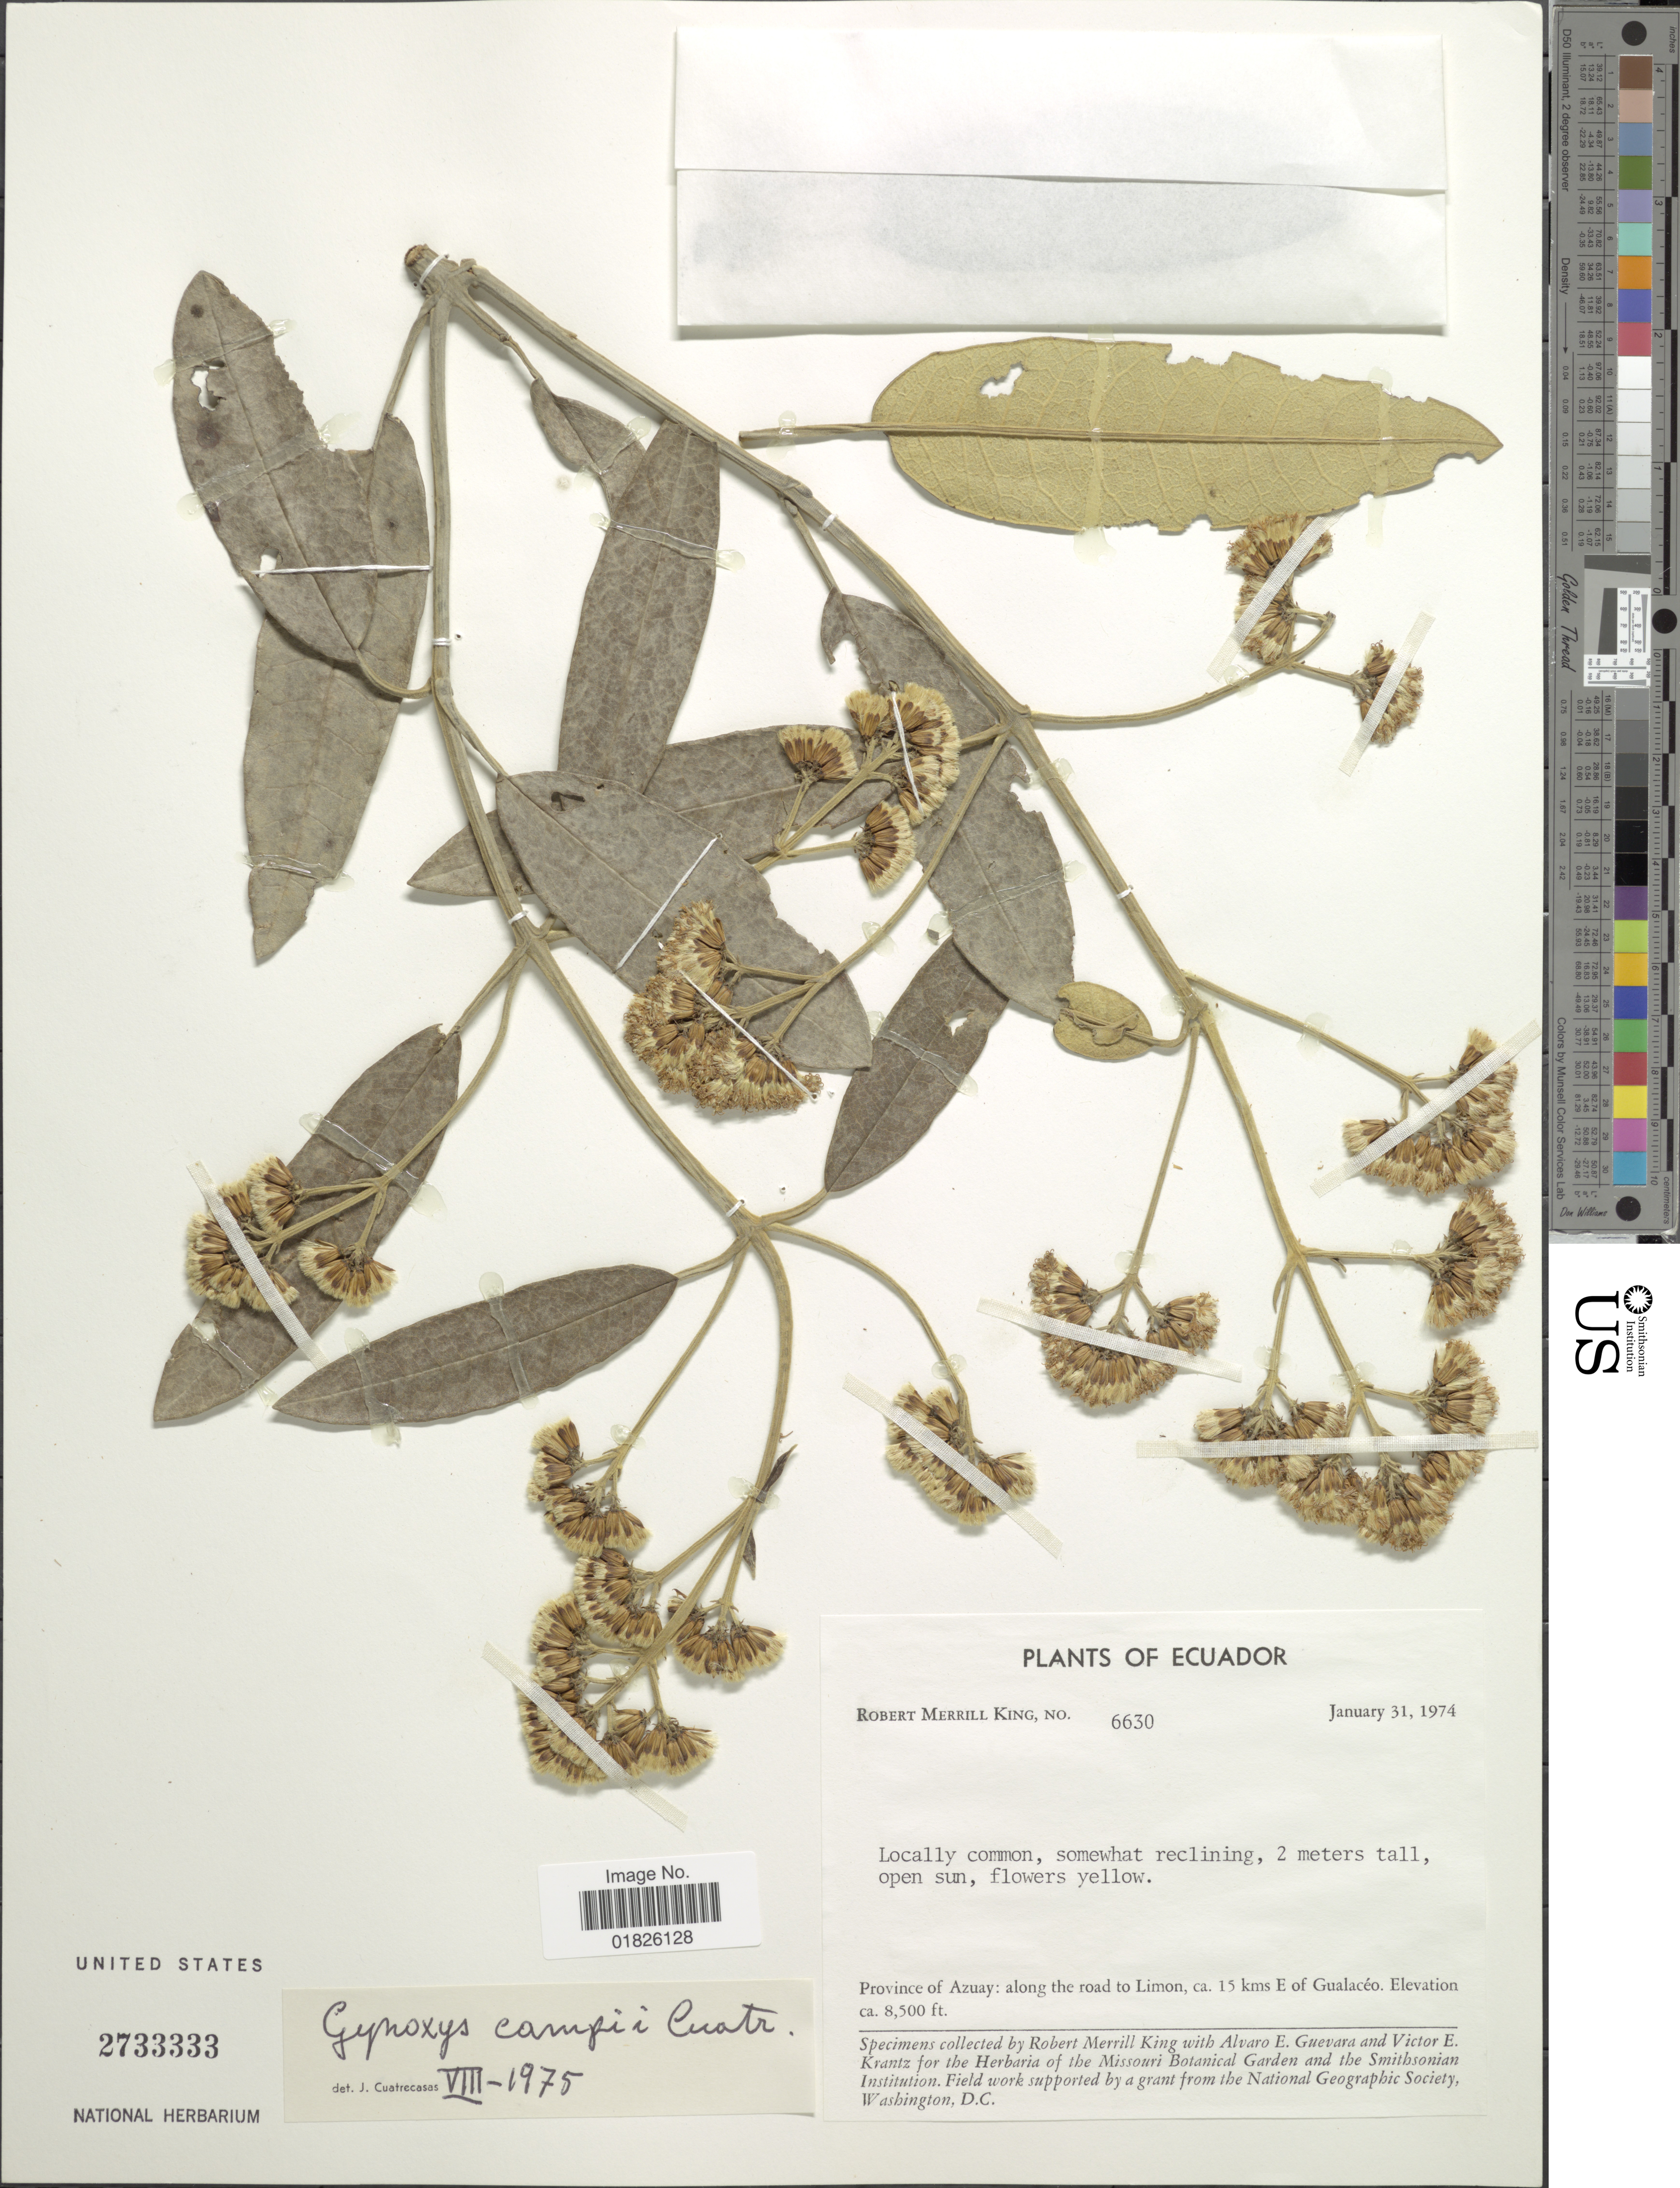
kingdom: Plantae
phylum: Tracheophyta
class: Magnoliopsida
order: Asterales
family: Asteraceae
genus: Gynoxys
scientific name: Gynoxys campii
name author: Cuatrec.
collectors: R. M. King, A. E. Guevara & V. Krantz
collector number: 6630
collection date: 1974-01-31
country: Ecuador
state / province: Azuay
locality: Along the road to Limon, ca. 15 kms E of Gualaceo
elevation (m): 2591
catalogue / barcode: US 2733333